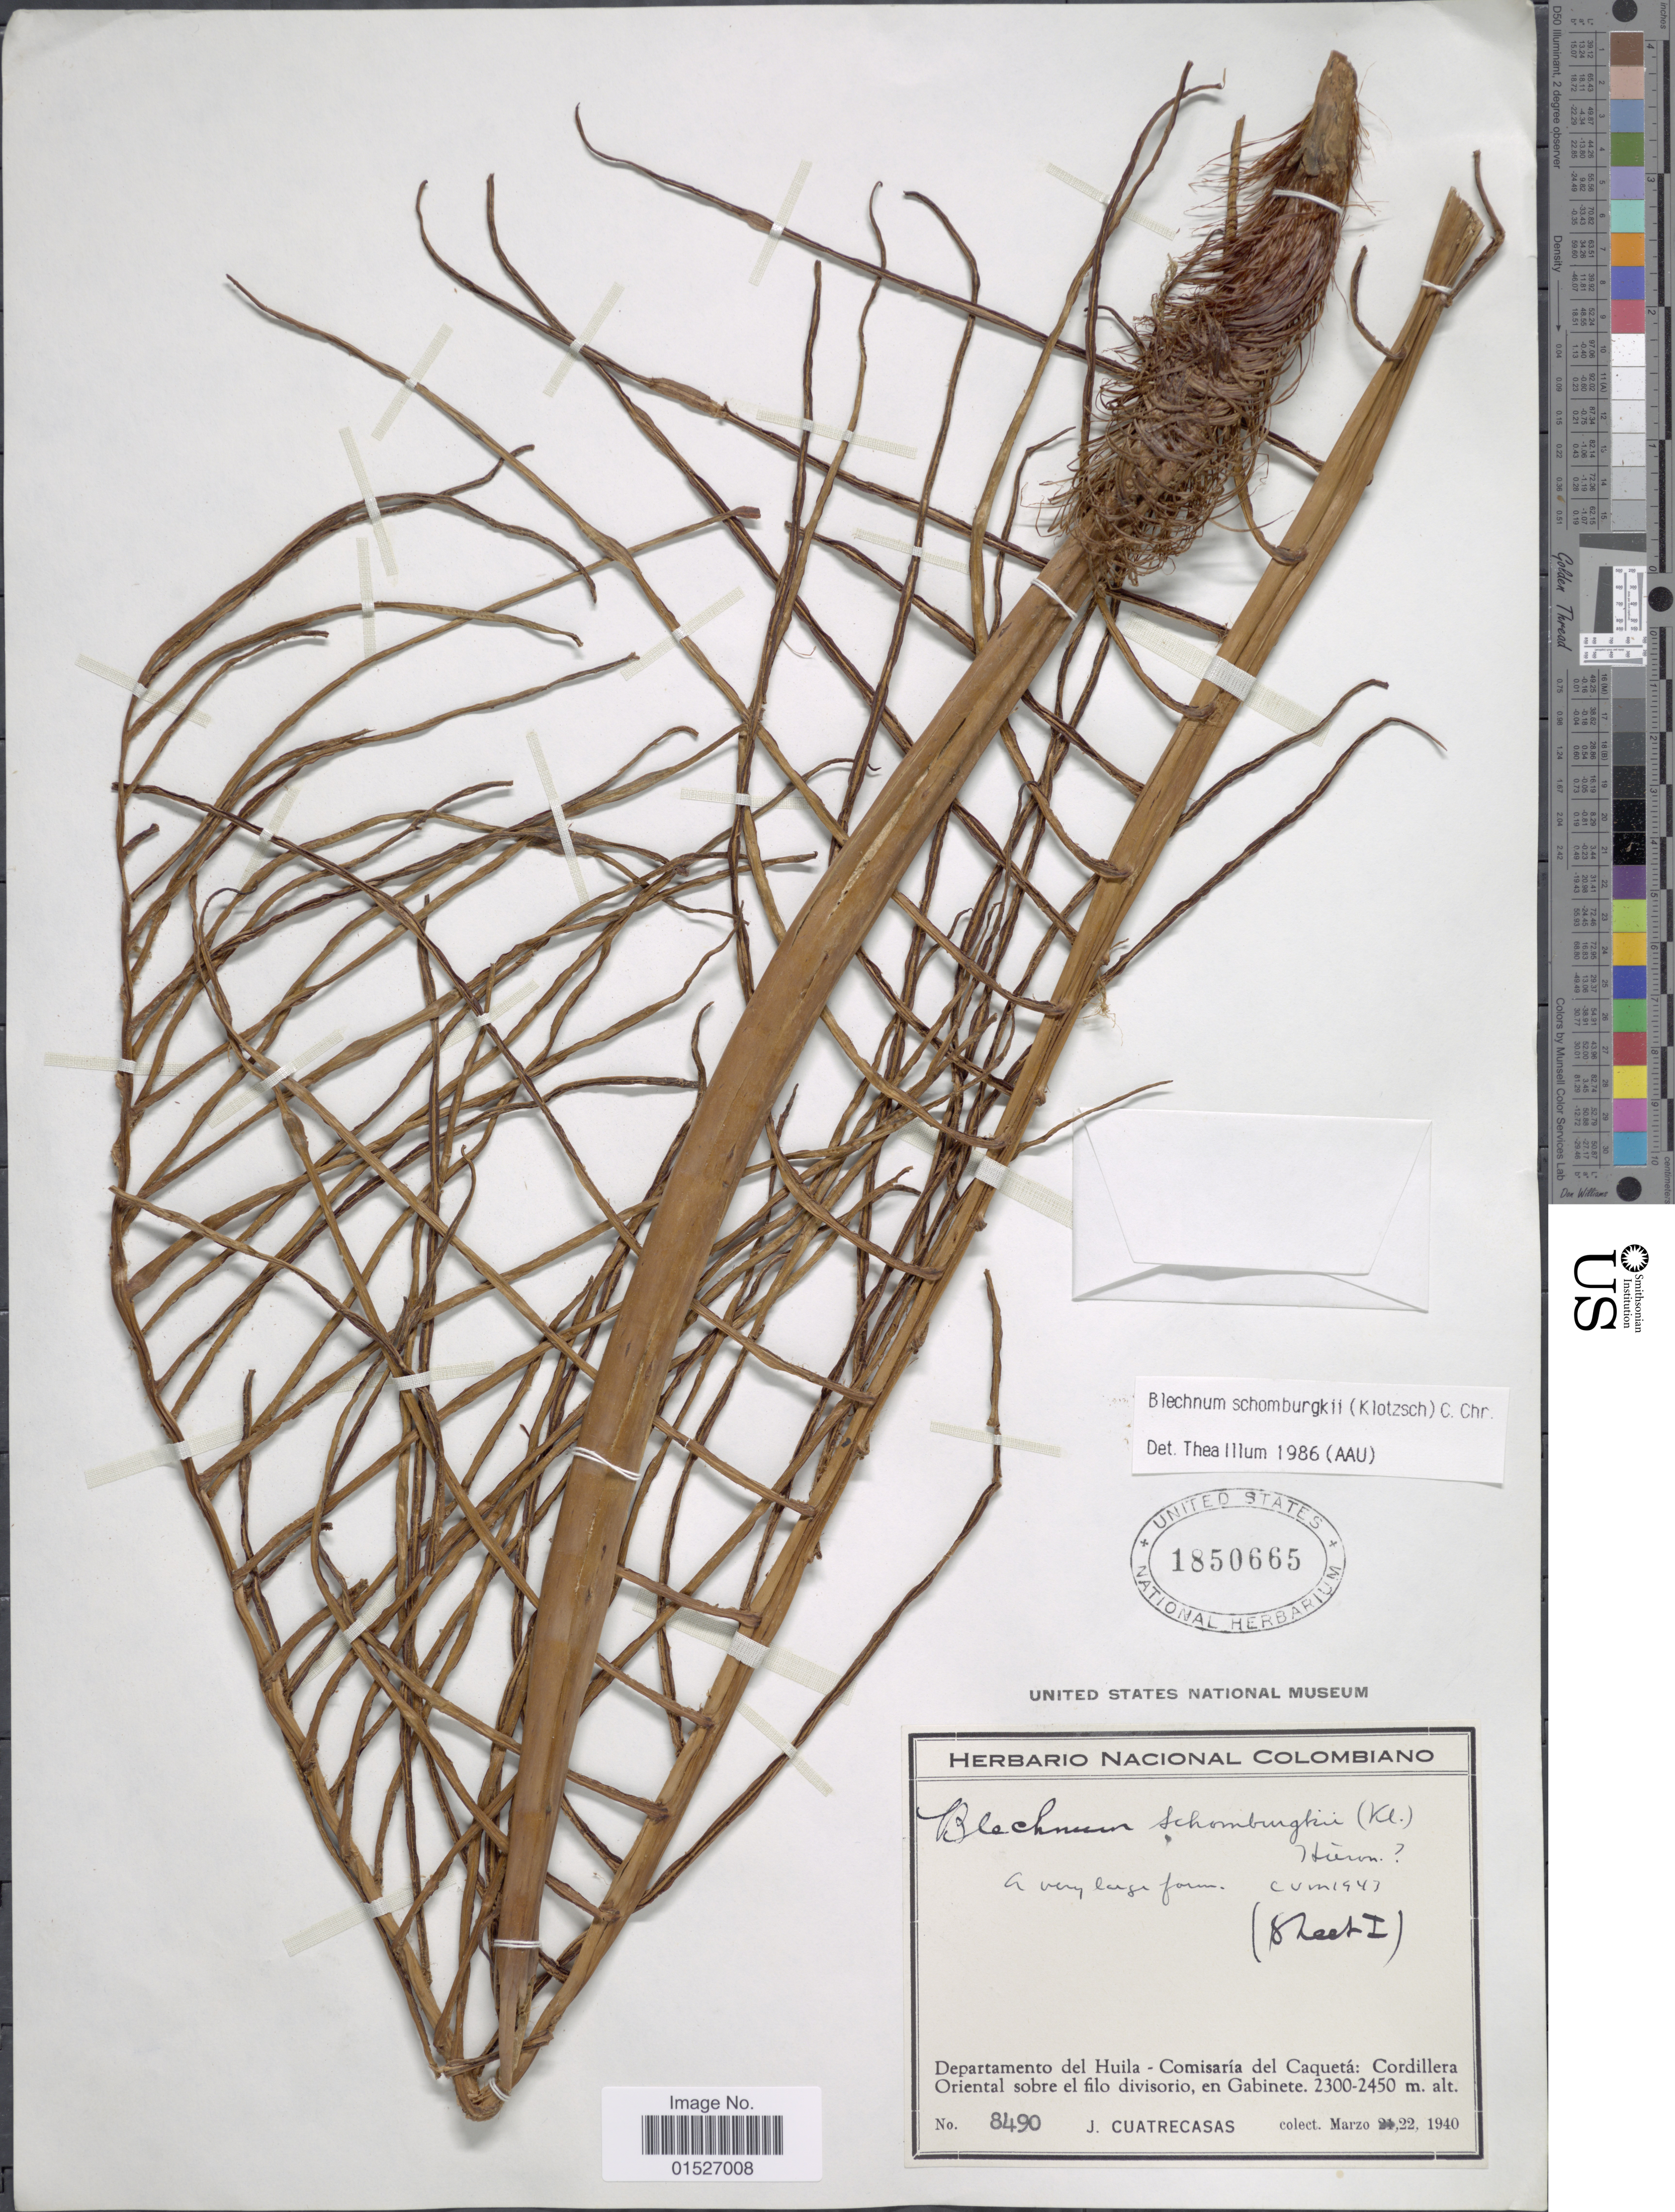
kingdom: Plantae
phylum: Tracheophyta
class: Polypodiopsida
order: Polypodiales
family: Blechnaceae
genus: Blechnum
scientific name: Blechnum schomburgkii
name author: (Klotzsch) C. Chr.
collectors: J. Cuatrecasas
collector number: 8490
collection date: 1940-03-22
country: Colombia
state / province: Huila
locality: Departamento del Huila- Comisaria del Caqueta: Cordillera Oriental sobre el filo divisorio, en Gabinete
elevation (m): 2300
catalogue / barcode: US 1850665